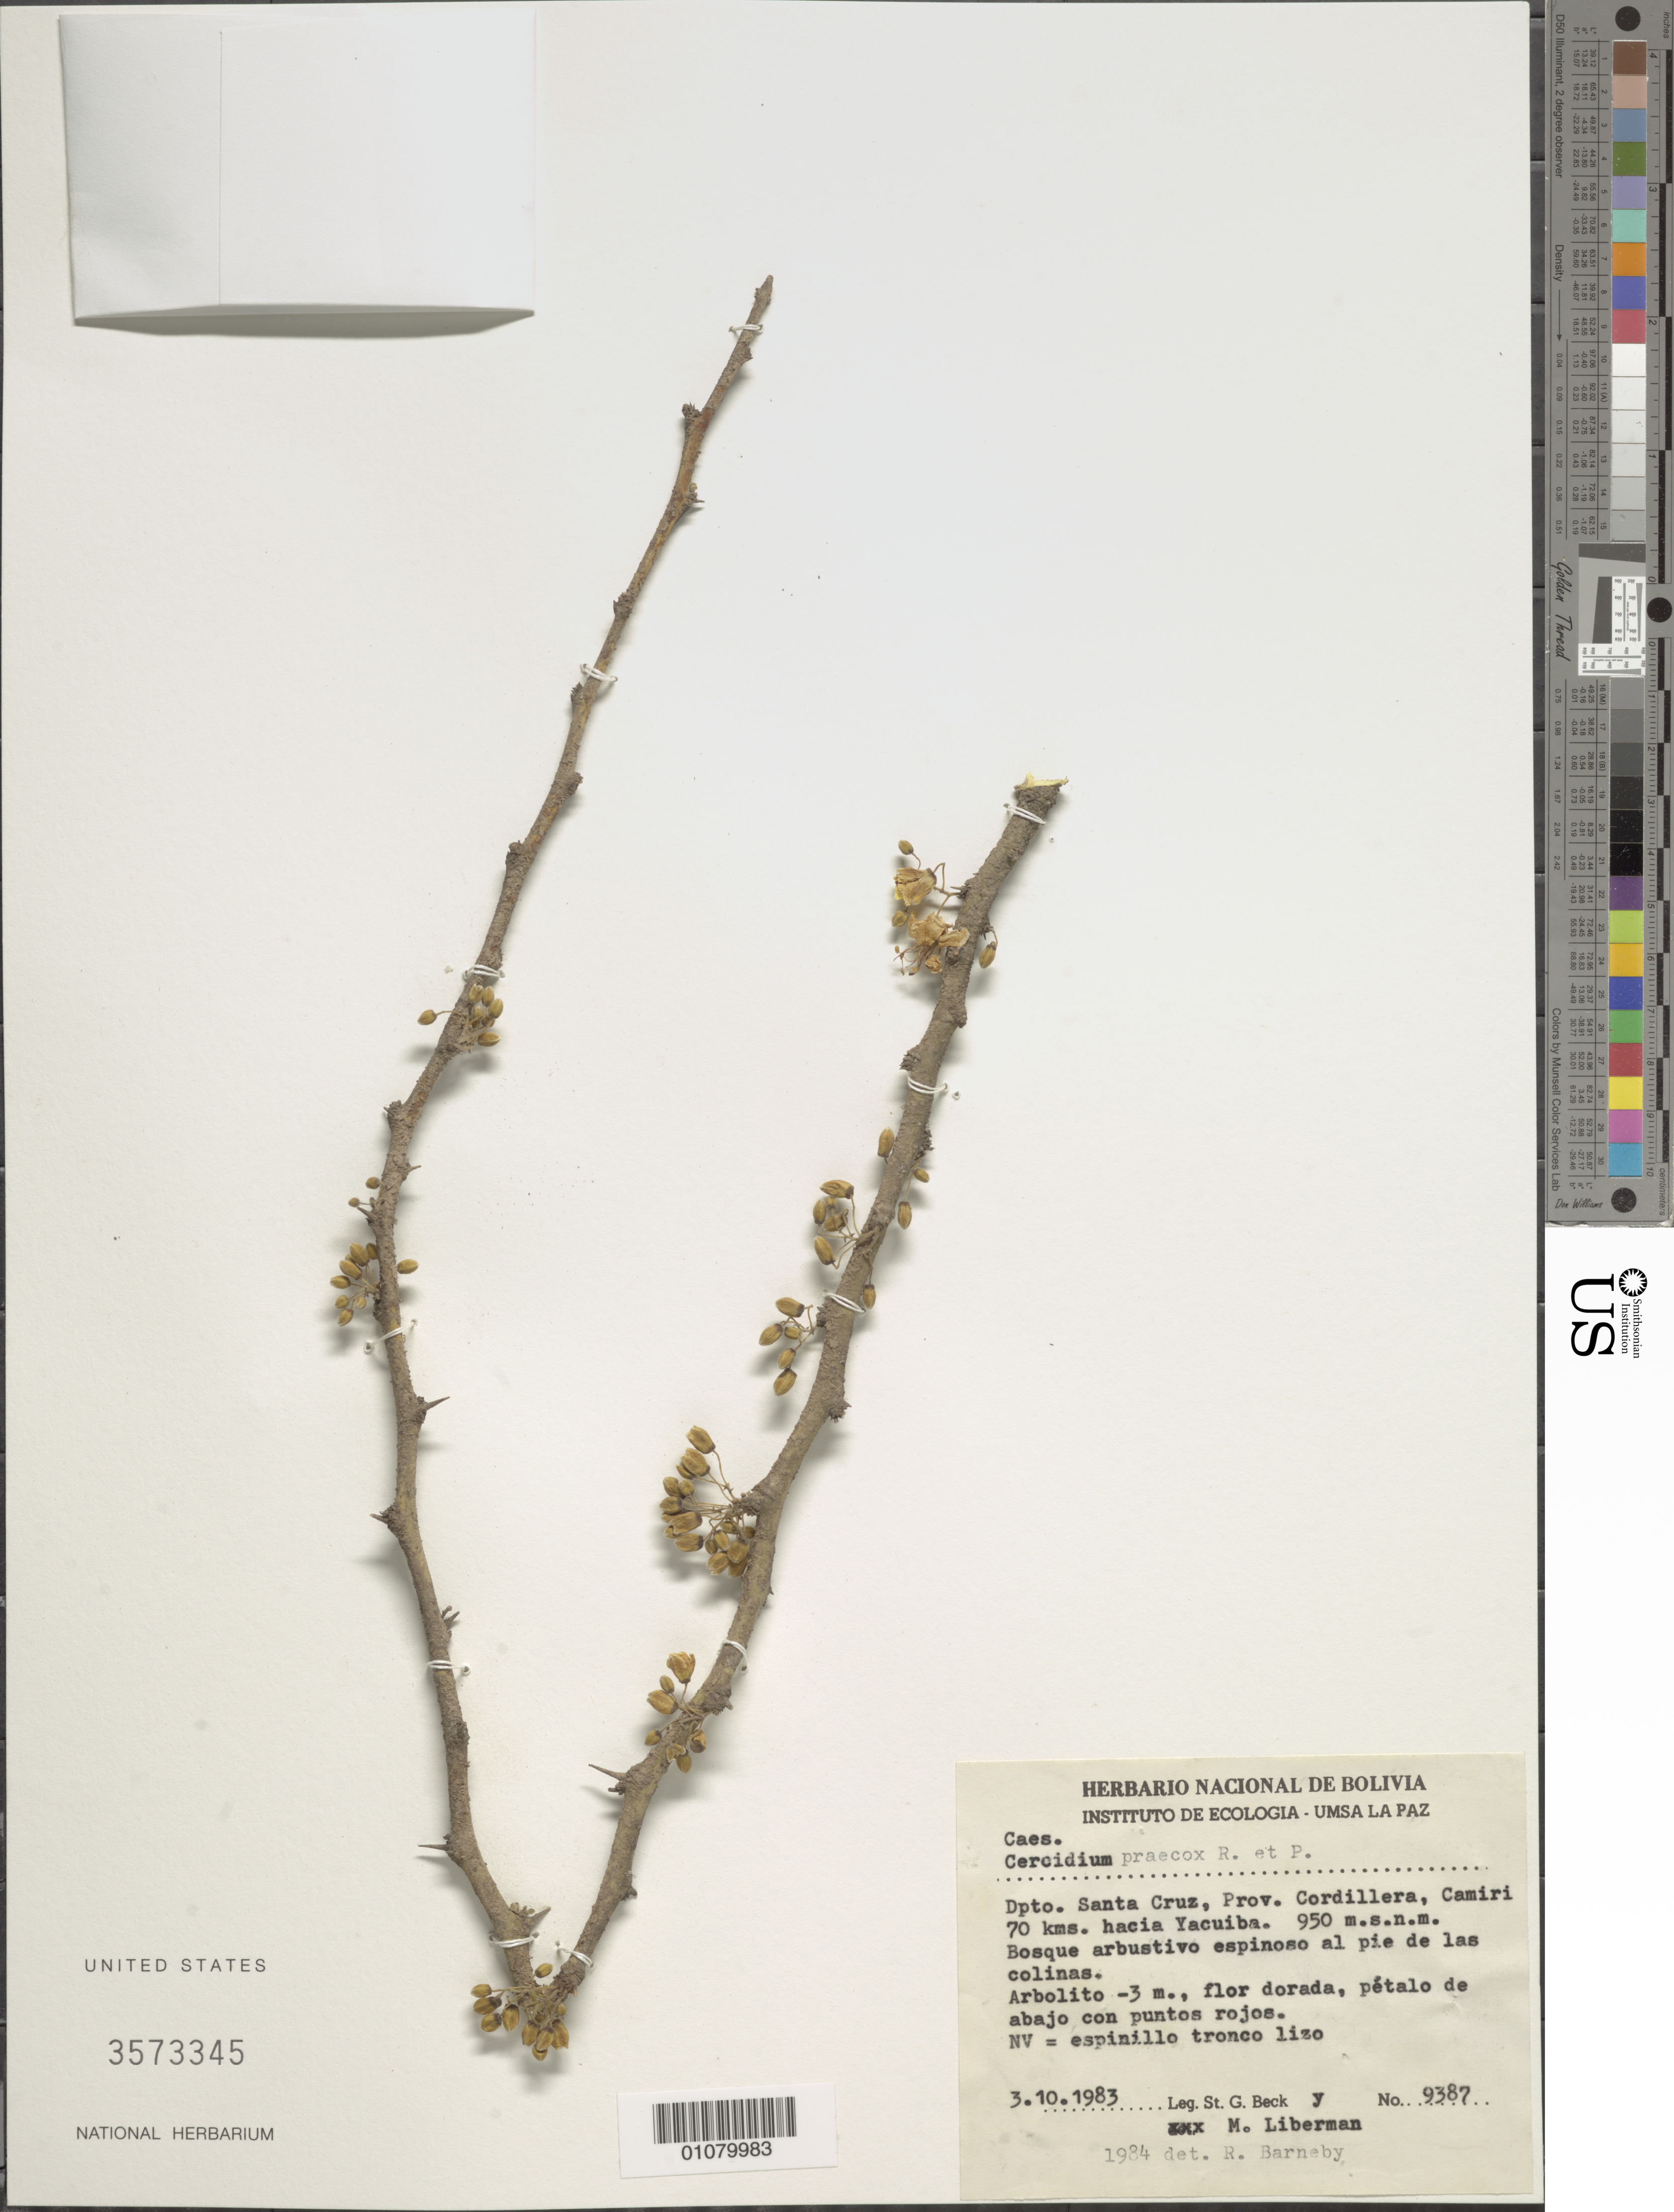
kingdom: Plantae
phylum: Tracheophyta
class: Magnoliopsida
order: Fabales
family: Fabaceae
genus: Parkinsonia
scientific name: Parkinsonia praecox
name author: (Ruiz & Pav.) J.E. Hawkins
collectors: S. G. Beck & M. Liberman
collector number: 9387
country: Bolivia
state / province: Santa Cruz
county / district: Cordillera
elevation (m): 950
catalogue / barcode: US 3573345